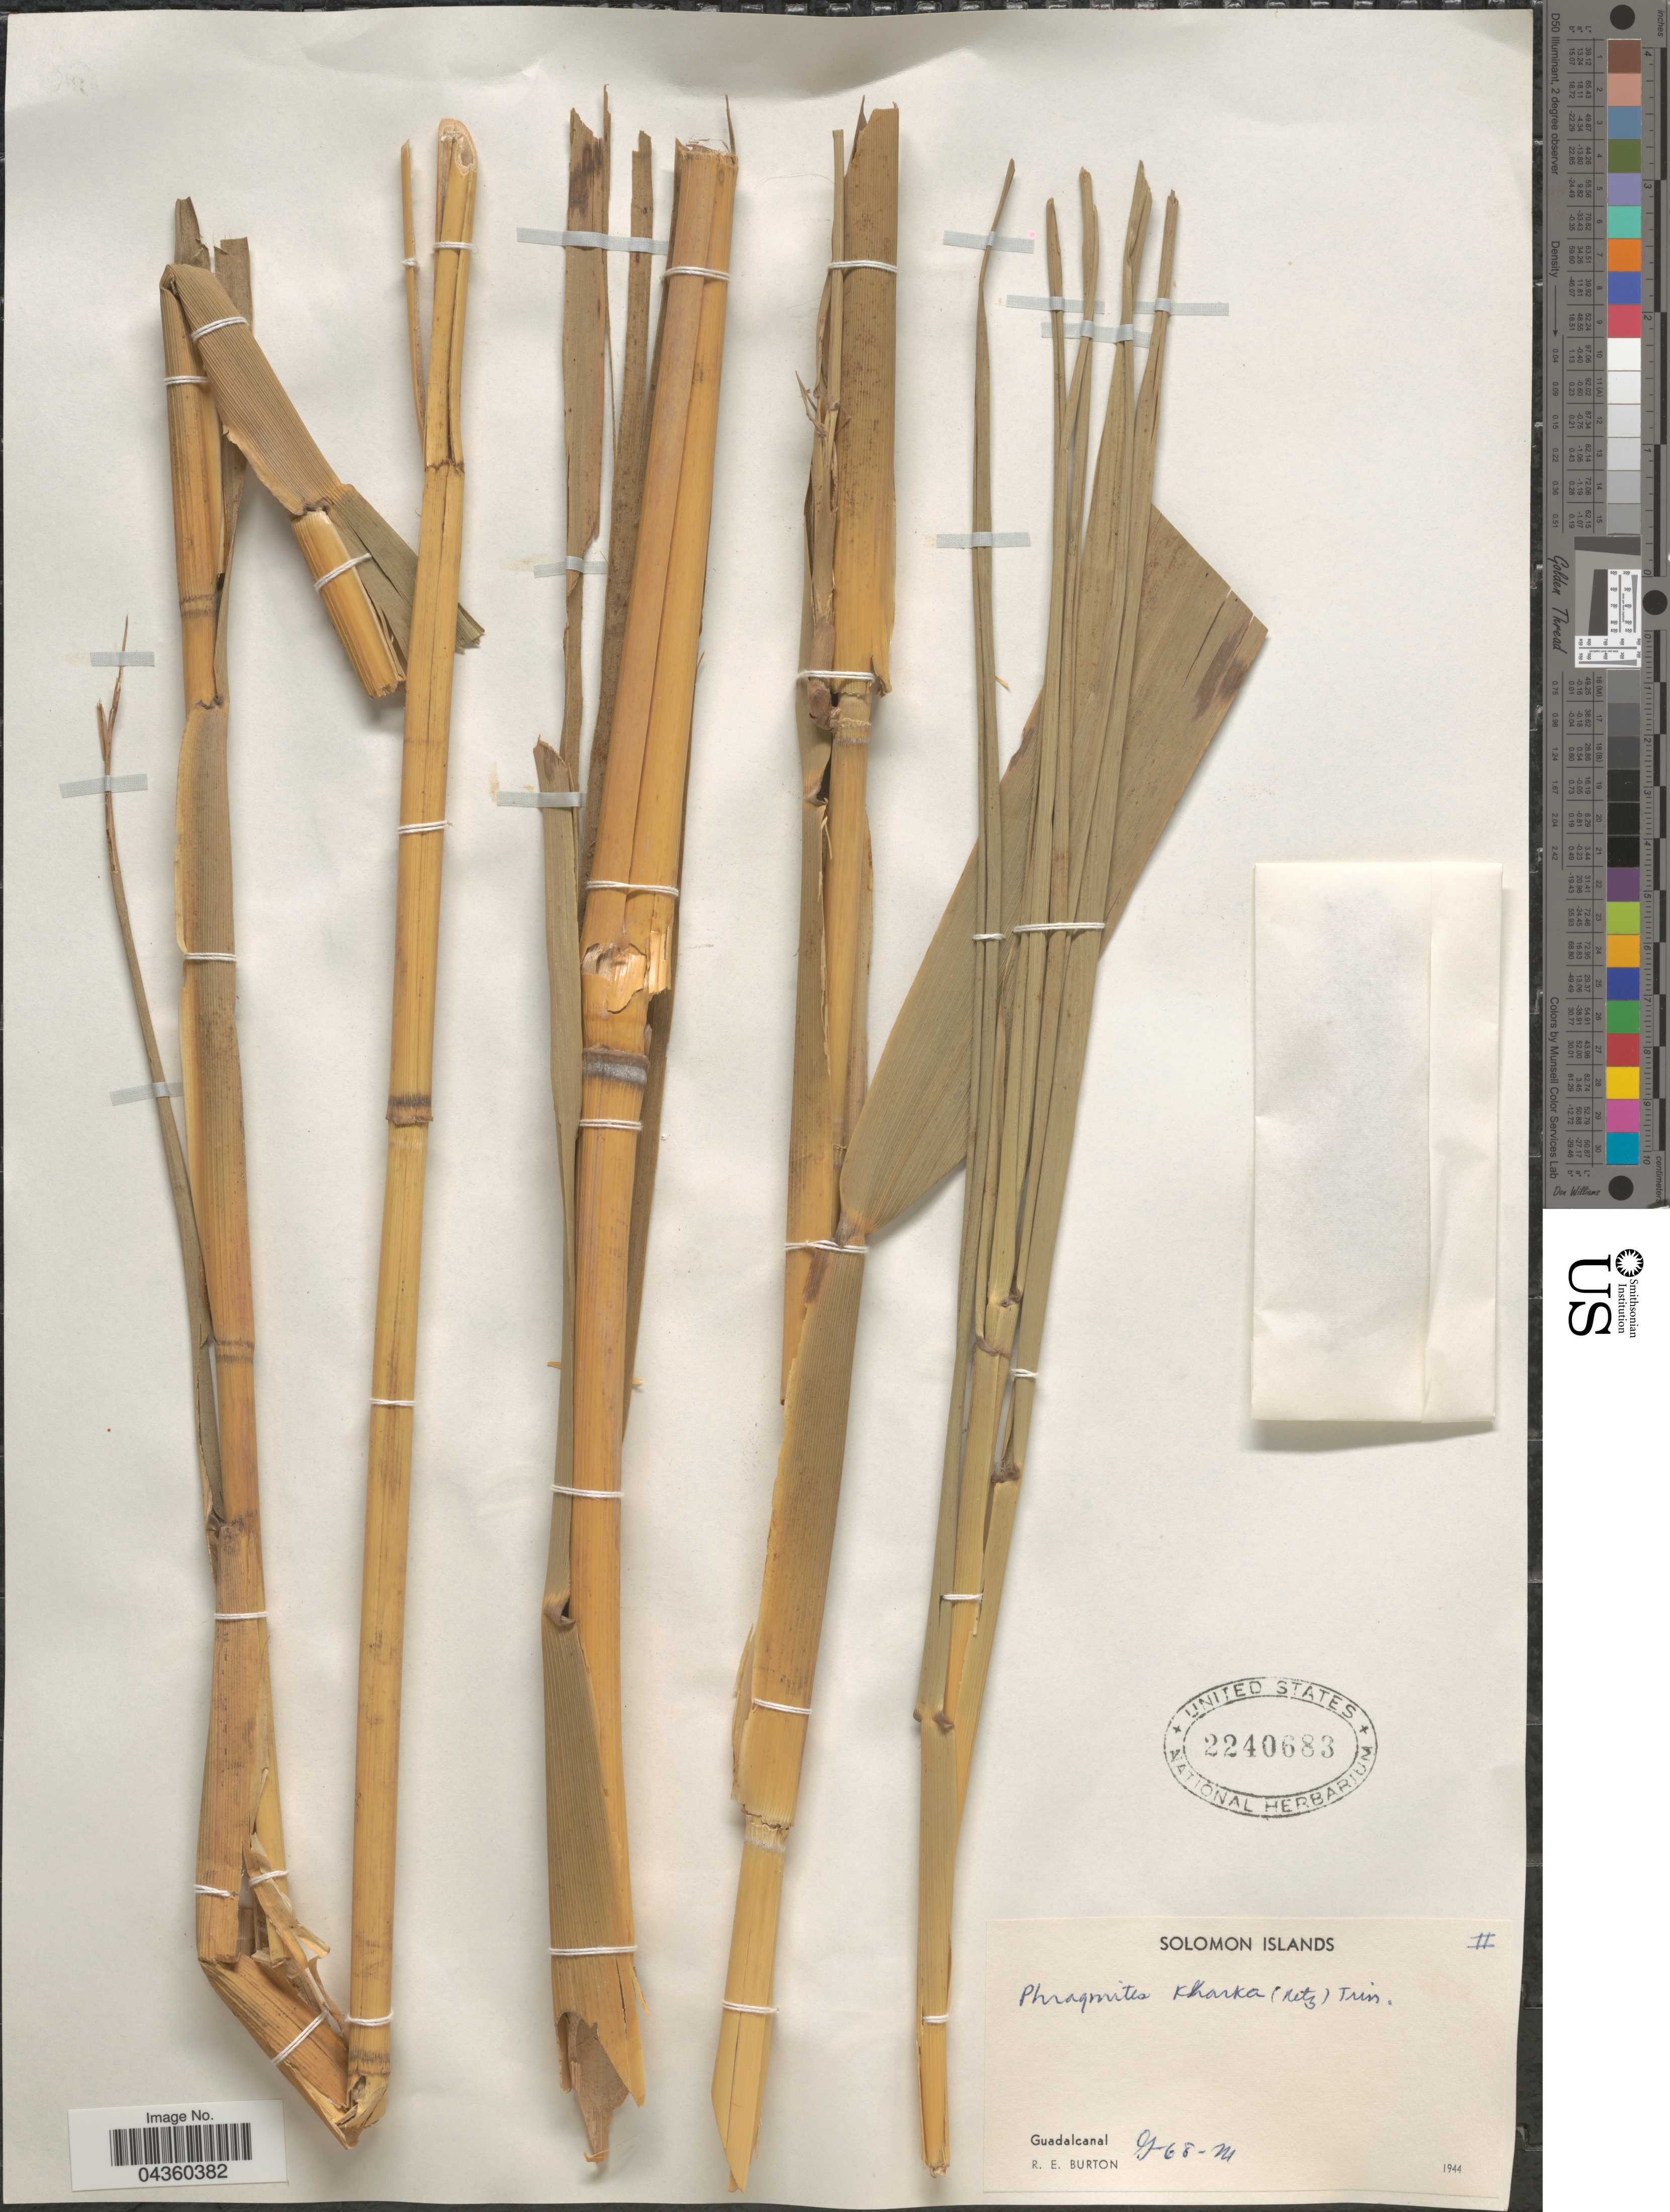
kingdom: Plantae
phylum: Tracheophyta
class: Liliopsida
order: Poales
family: Poaceae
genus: Phragmites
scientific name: Phragmites karka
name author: (Retz.) Trin. ex Steud.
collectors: R. Burton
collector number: G-68-M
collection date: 1944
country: Solomon Islands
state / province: Solomon Islands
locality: Guadalcanal.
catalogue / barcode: US 2240683